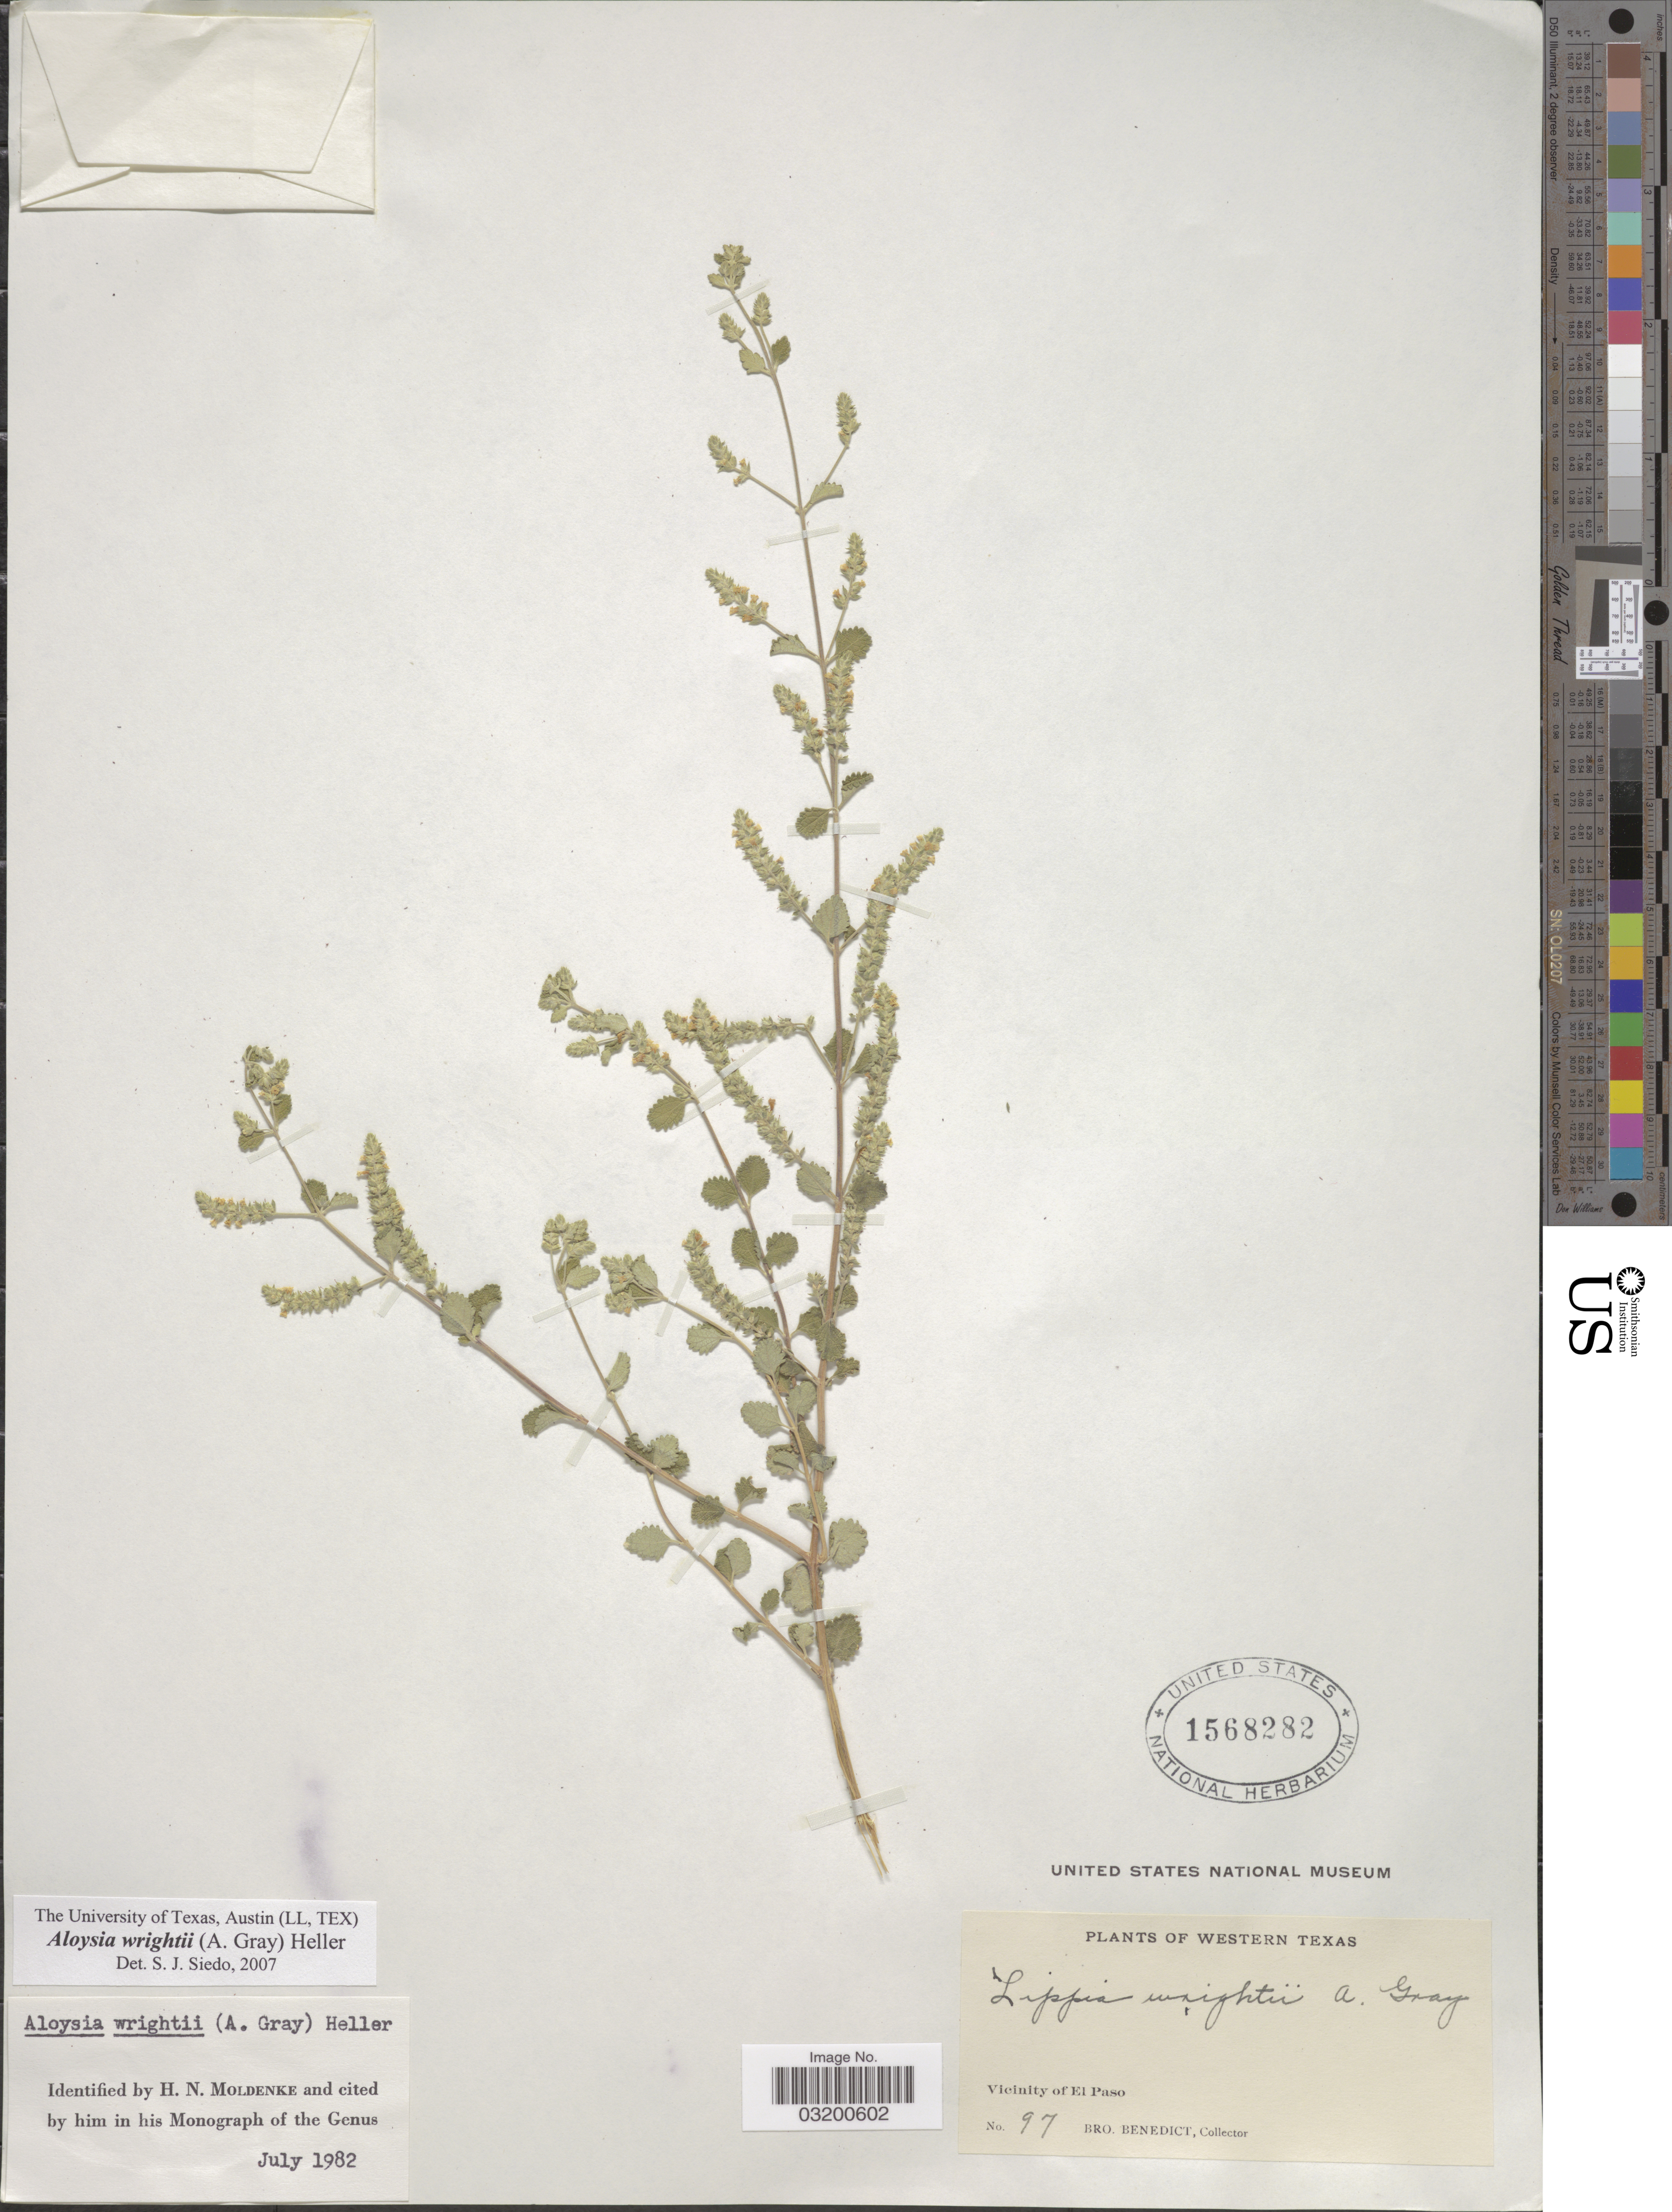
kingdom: Plantae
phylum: Tracheophyta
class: Magnoliopsida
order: Lamiales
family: Verbenaceae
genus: Aloysia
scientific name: Aloysia wrightii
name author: A. Heller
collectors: B. Ayers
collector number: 97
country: United States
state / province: Texas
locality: Western Texas. Vicinity of El Paso.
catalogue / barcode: US 1568282